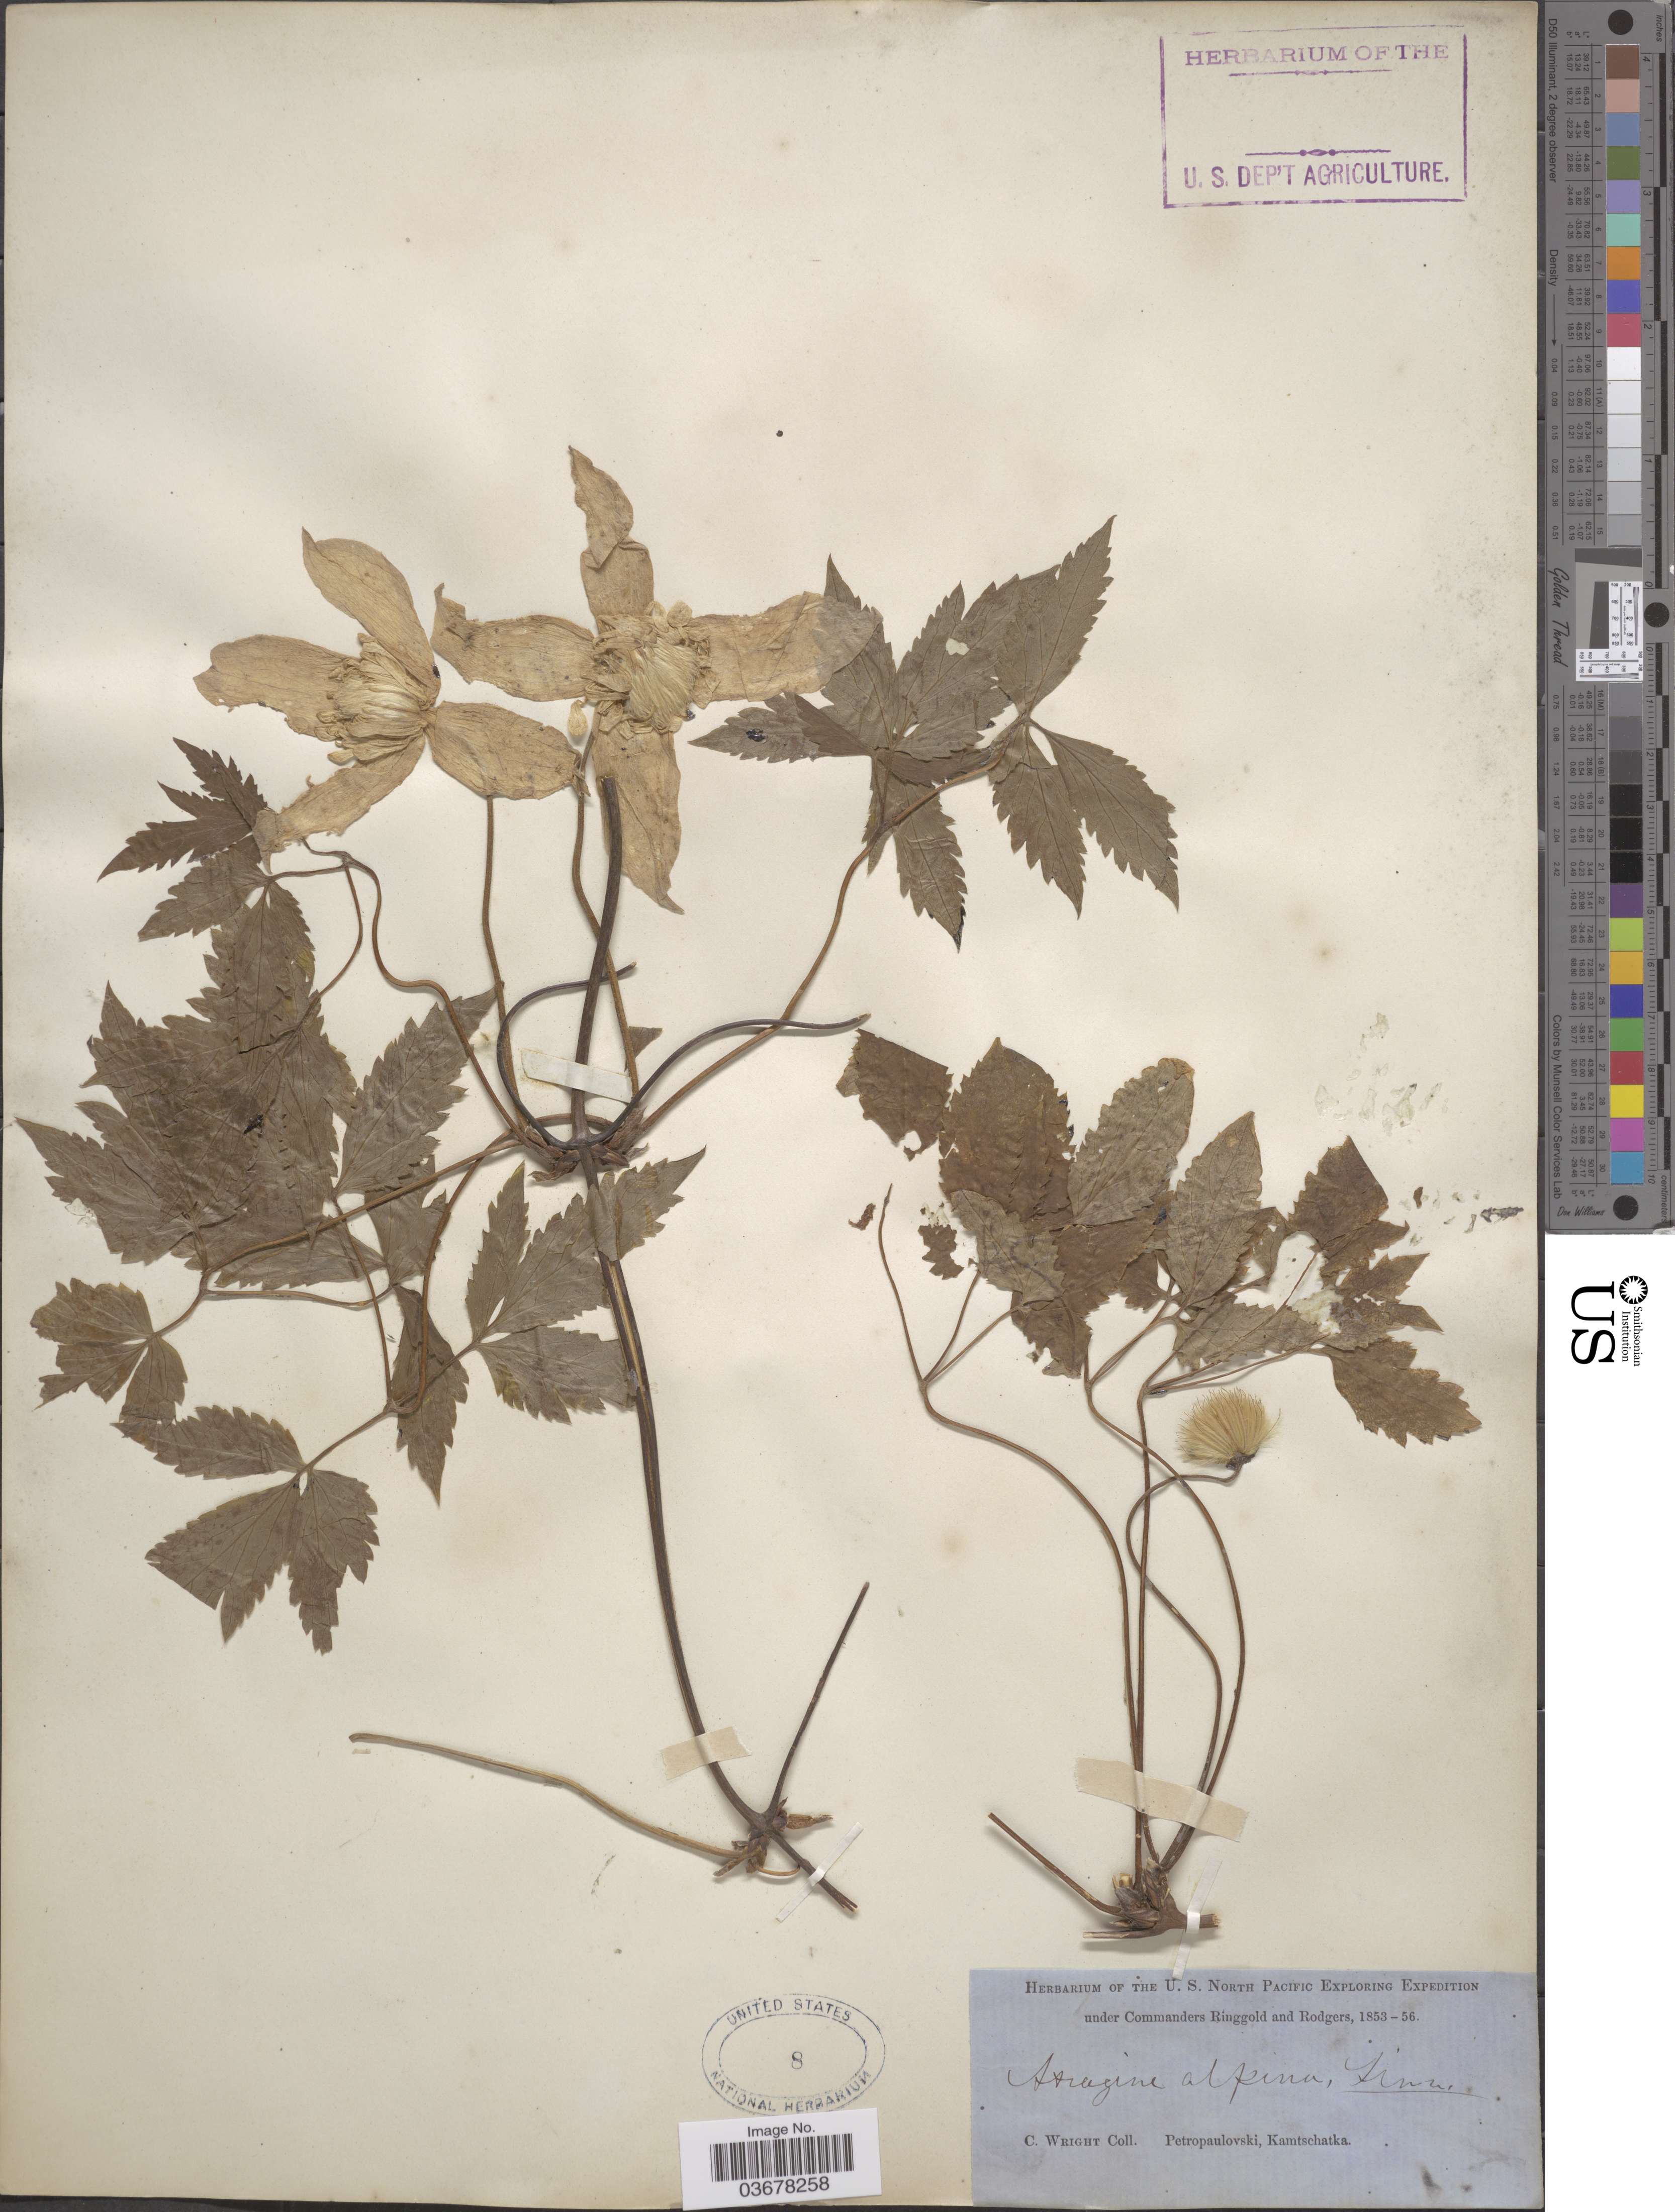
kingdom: Plantae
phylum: Tracheophyta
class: Magnoliopsida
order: Ranunculales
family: Ranunculaceae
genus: Clematis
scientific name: Clematis alpina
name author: (L.) Mill.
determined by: Strong, M. T., (US), Smithsonian Institution - National Museum of Natural History (UNITED STATES)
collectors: C. Wright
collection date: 1853/1856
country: Russian Federation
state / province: Kamchatka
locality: Petropaulovski, Kamtchatka.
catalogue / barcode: US 8